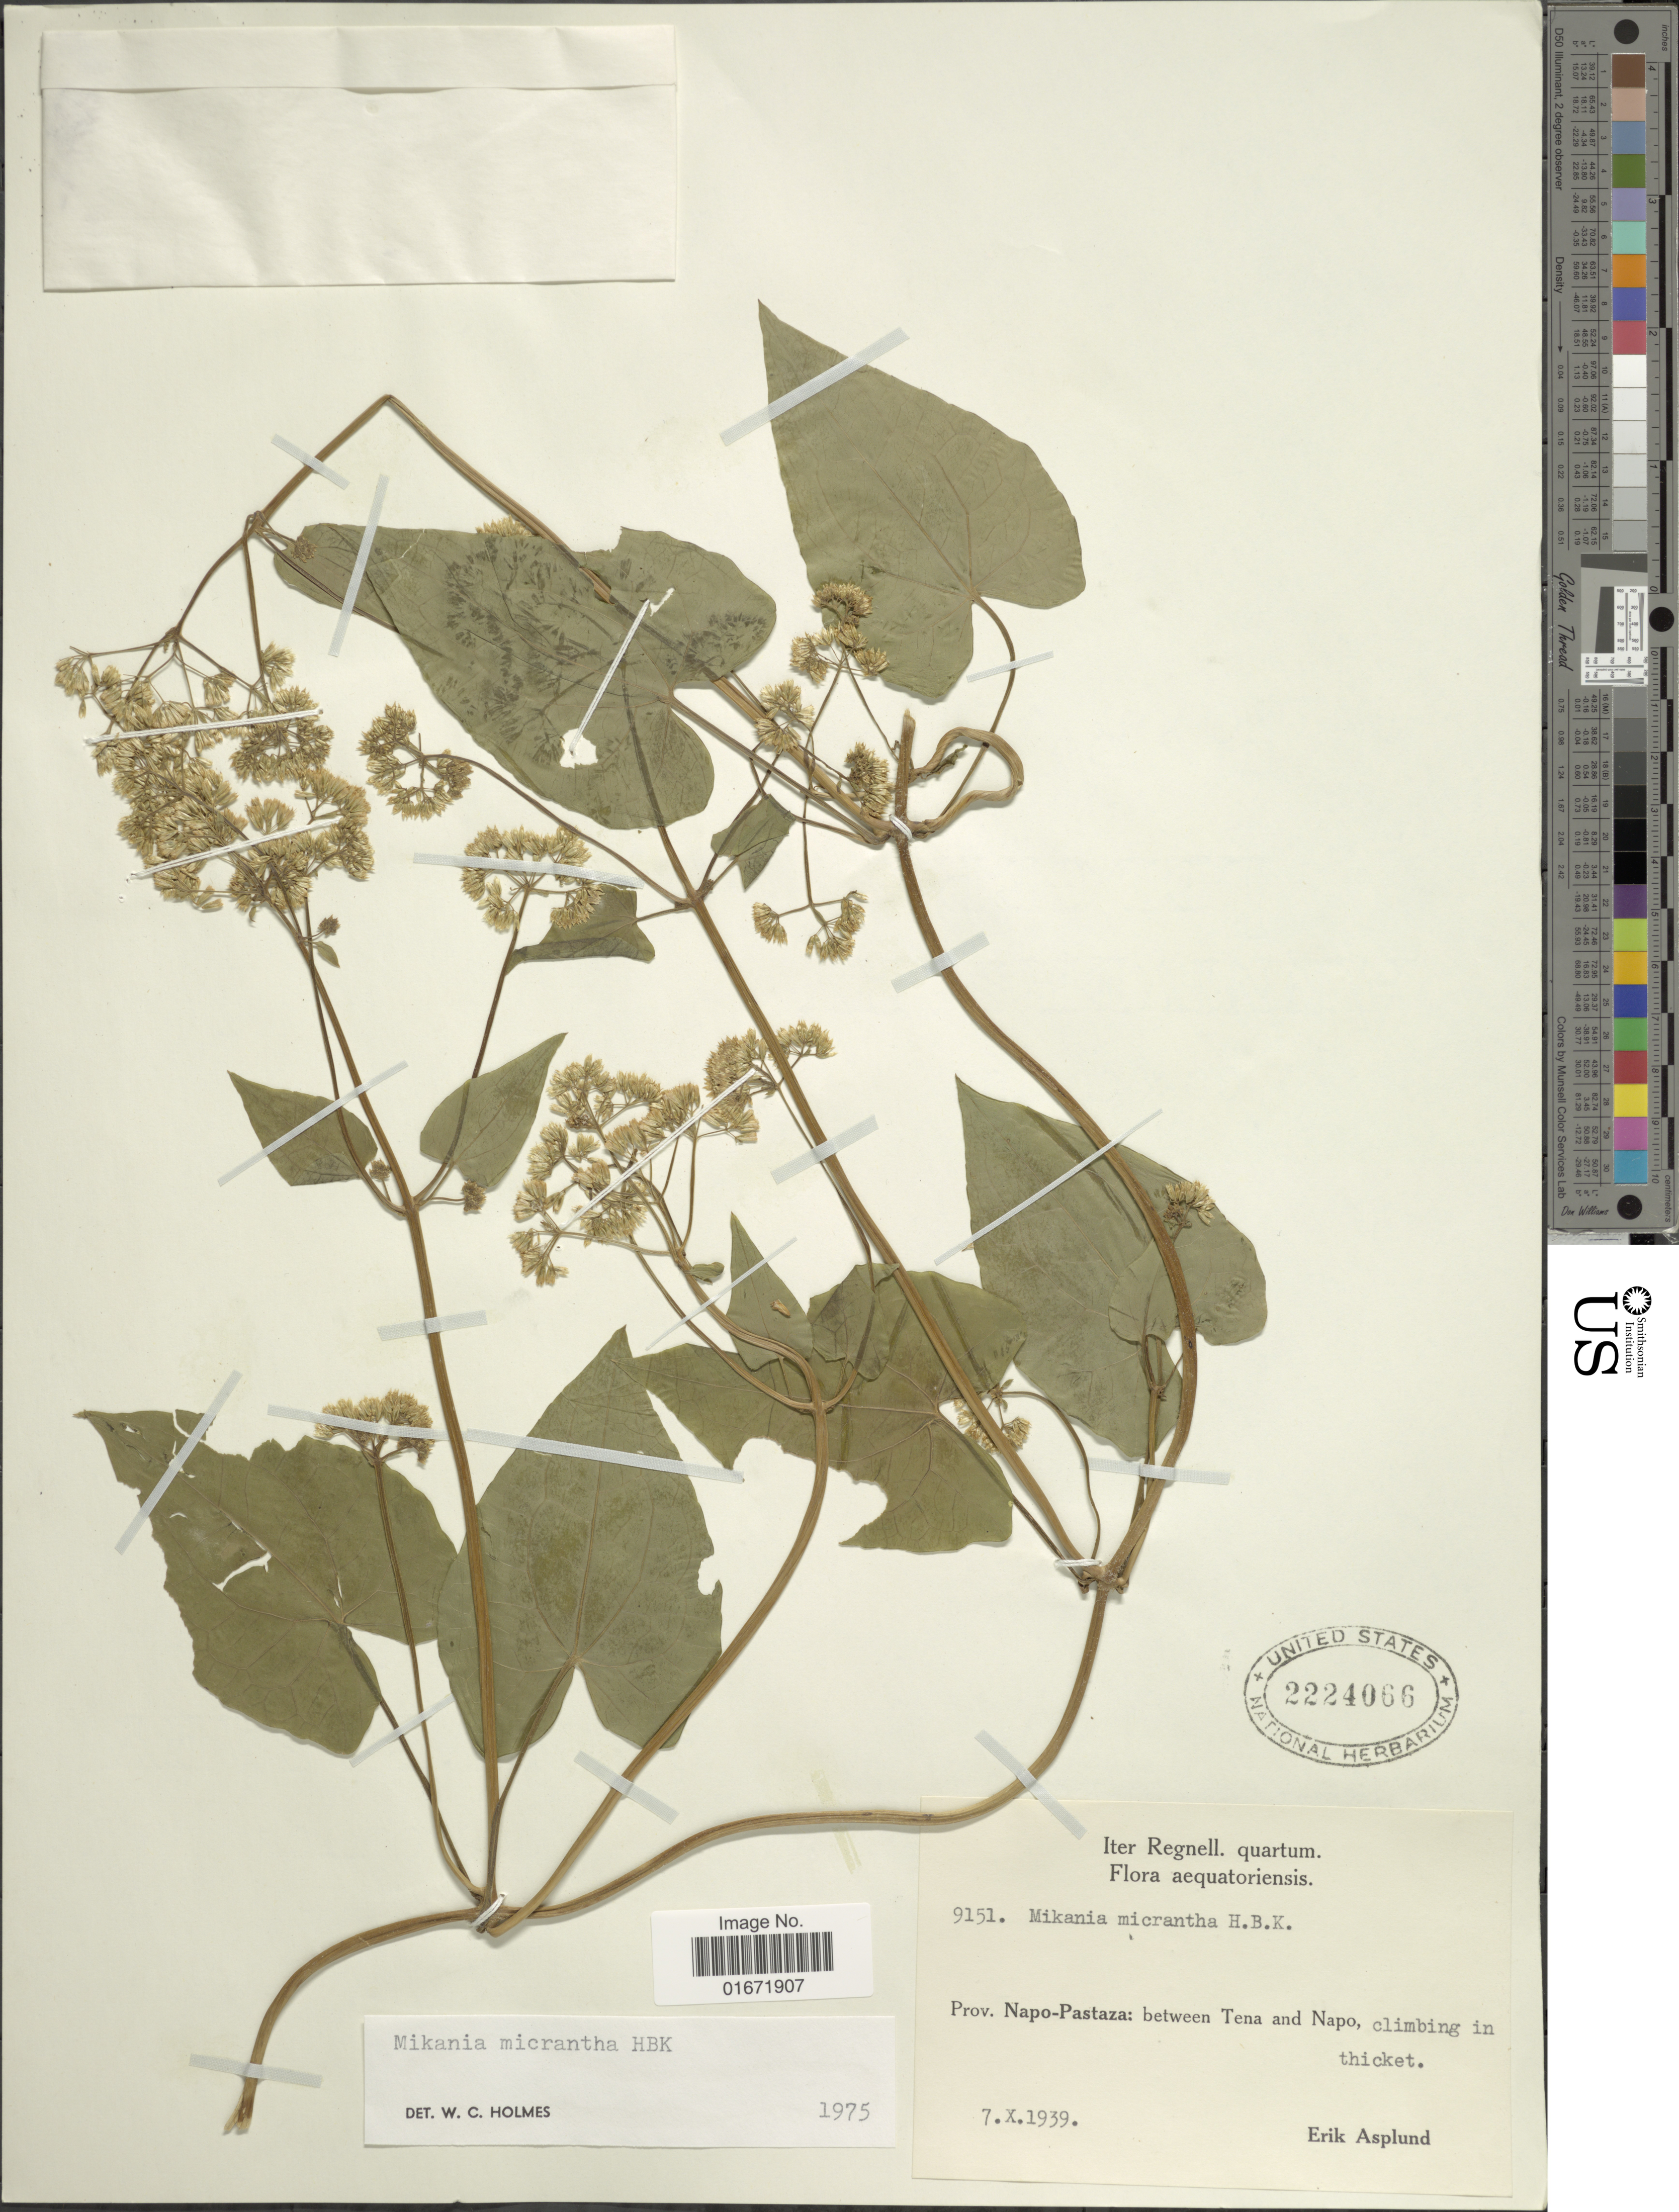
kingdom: Plantae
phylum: Tracheophyta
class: Magnoliopsida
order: Asterales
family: Asteraceae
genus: Mikania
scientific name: Mikania micrantha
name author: Kunth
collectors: E. Asplund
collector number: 9151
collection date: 1939-10-07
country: Ecuador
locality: Prov. Napo-Pastaza: between Tena and Napo, climbing in thicket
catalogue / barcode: US 2224066